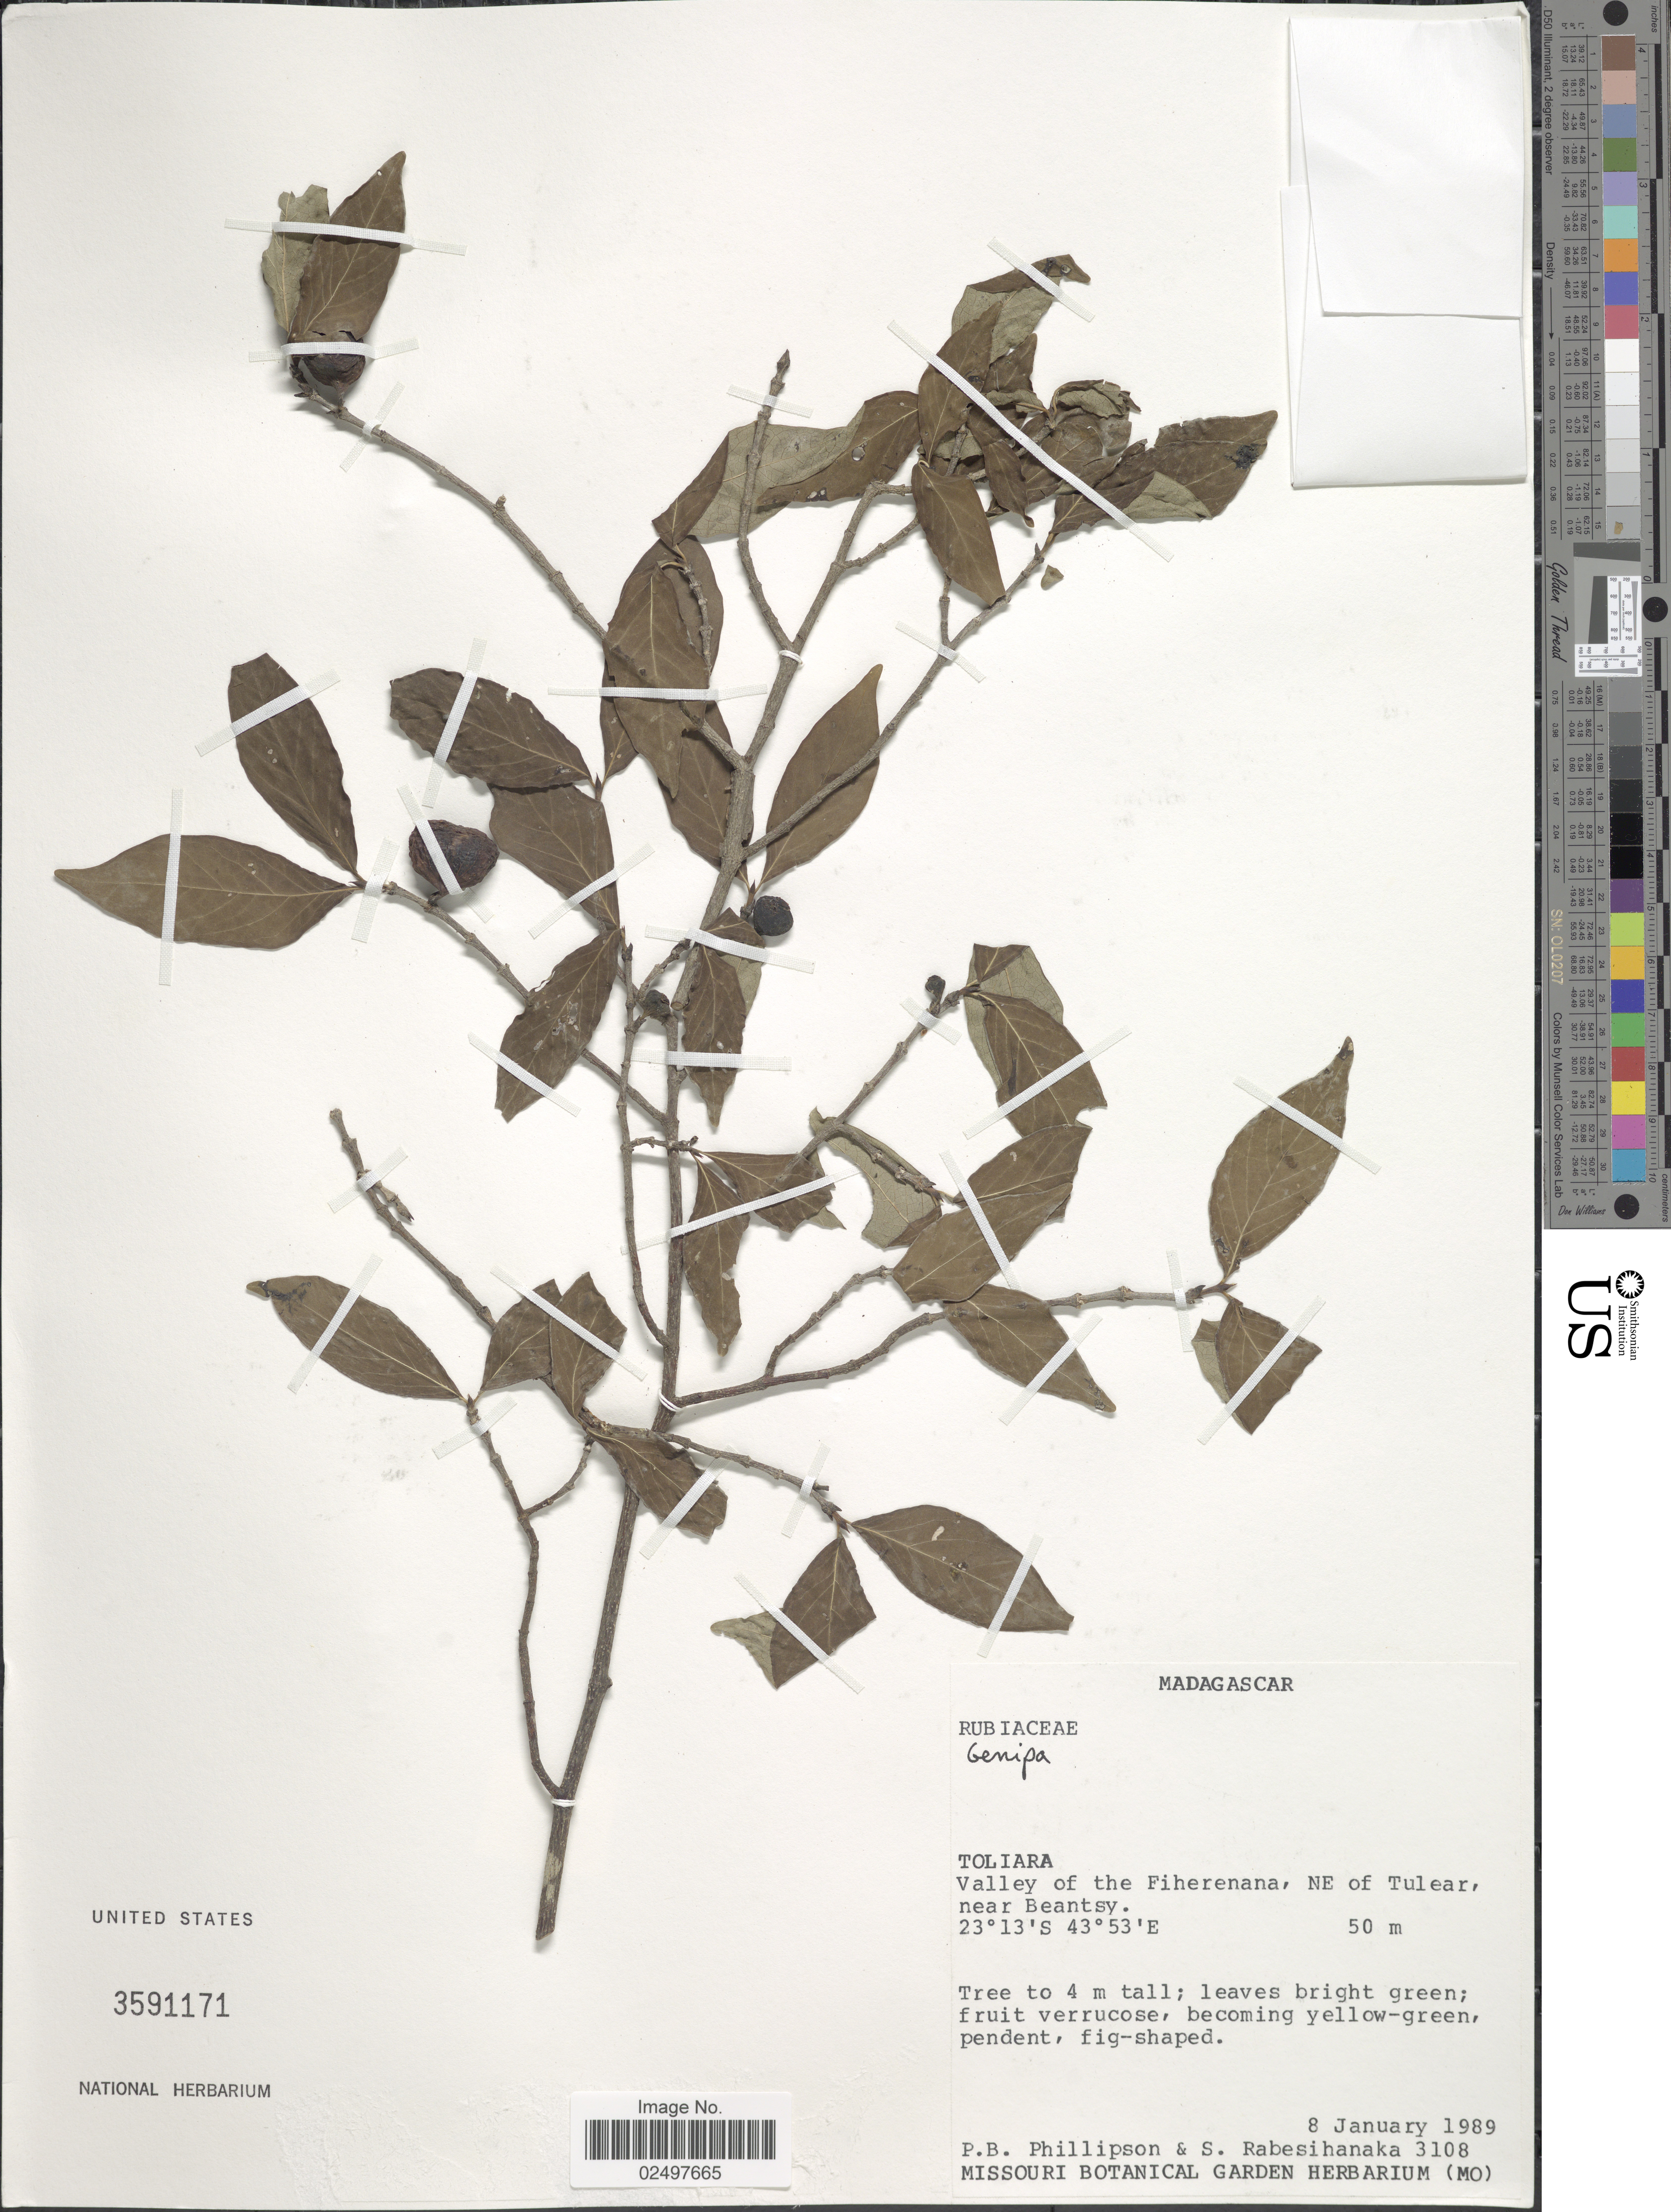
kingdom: Plantae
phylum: Tracheophyta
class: Magnoliopsida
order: Gentianales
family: Rubiaceae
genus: Genipa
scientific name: Genipa sp.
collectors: P. B. Phillipson & S. Rabesihanaka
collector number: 3108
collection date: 1989-01-08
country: Madagascar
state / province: Atsimo-Andrefana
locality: Valley of the Fiherenana, NE of Tulear, near Beantsy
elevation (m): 50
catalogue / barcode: US 3591174